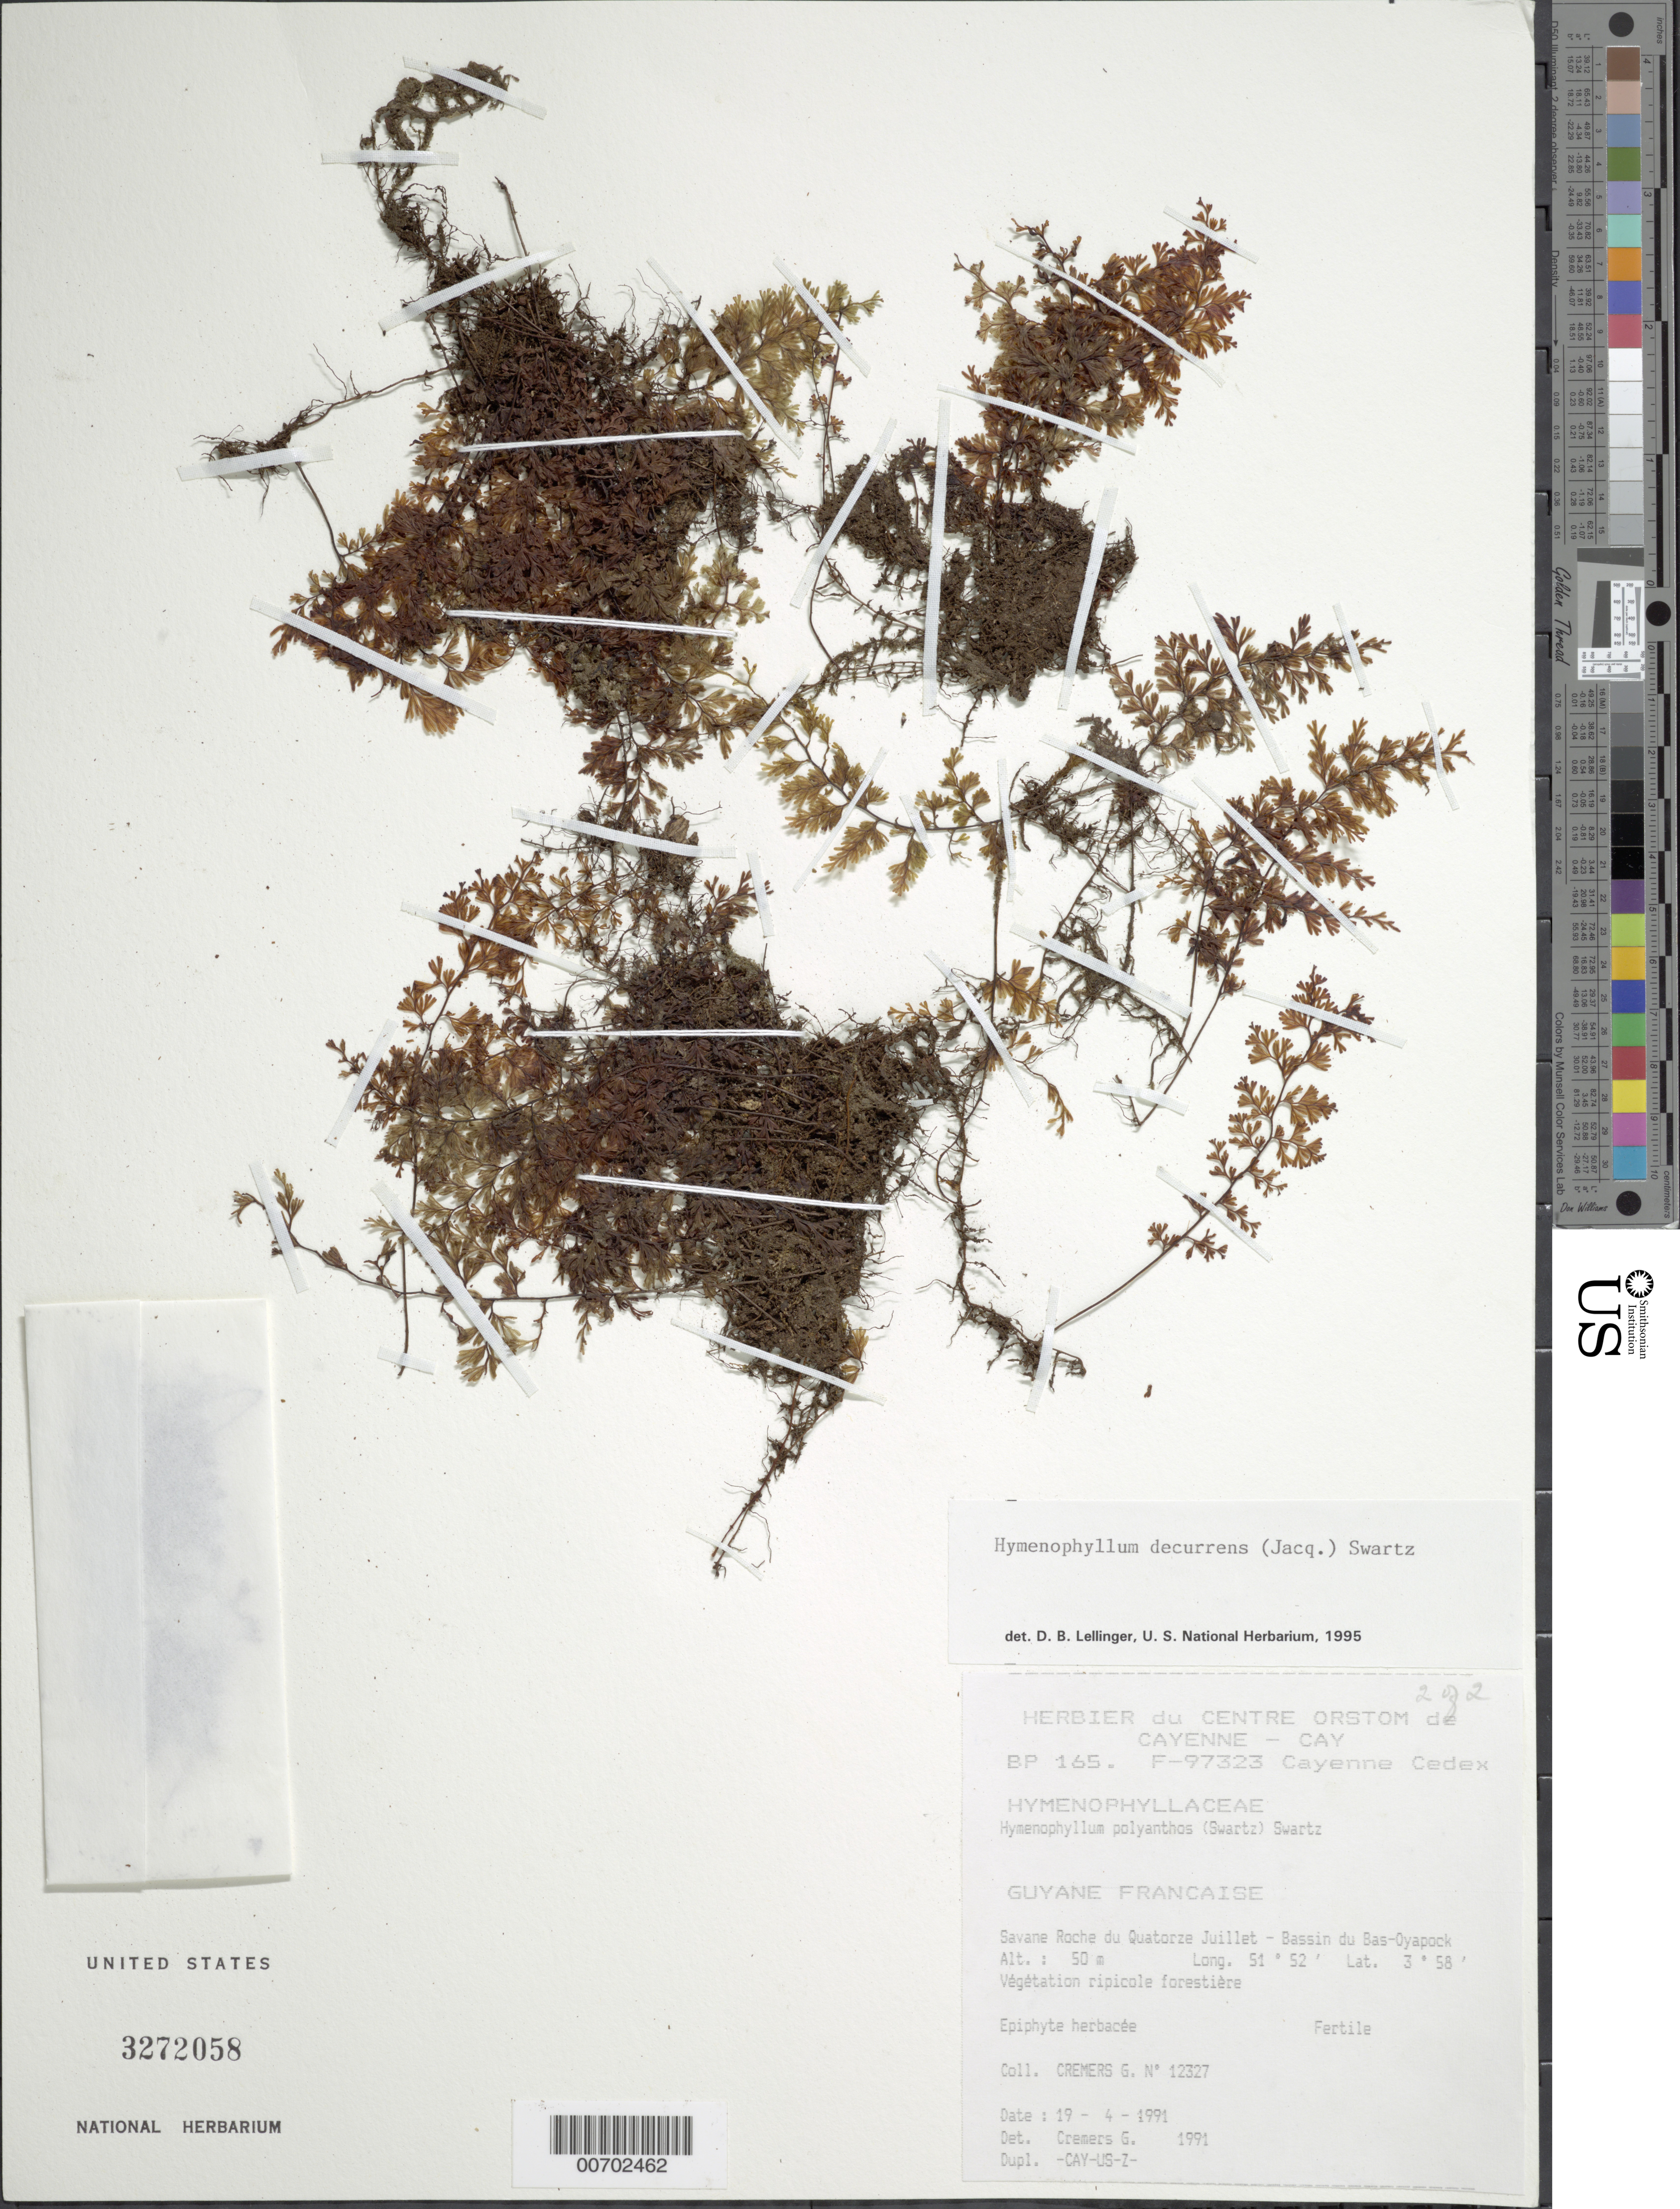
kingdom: Plantae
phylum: Tracheophyta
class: Polypodiopsida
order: Hymenophyllales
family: Hymenophyllaceae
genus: Hymenophyllum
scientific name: Hymenophyllum decurrens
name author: (Jacq.) Sw.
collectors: G. Cremers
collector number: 12327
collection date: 1991-04-19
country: French Guiana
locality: Savane Roche du Quatorze Juilliet - Bassin du Bas-Oyapock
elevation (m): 50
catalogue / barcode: US 3272058